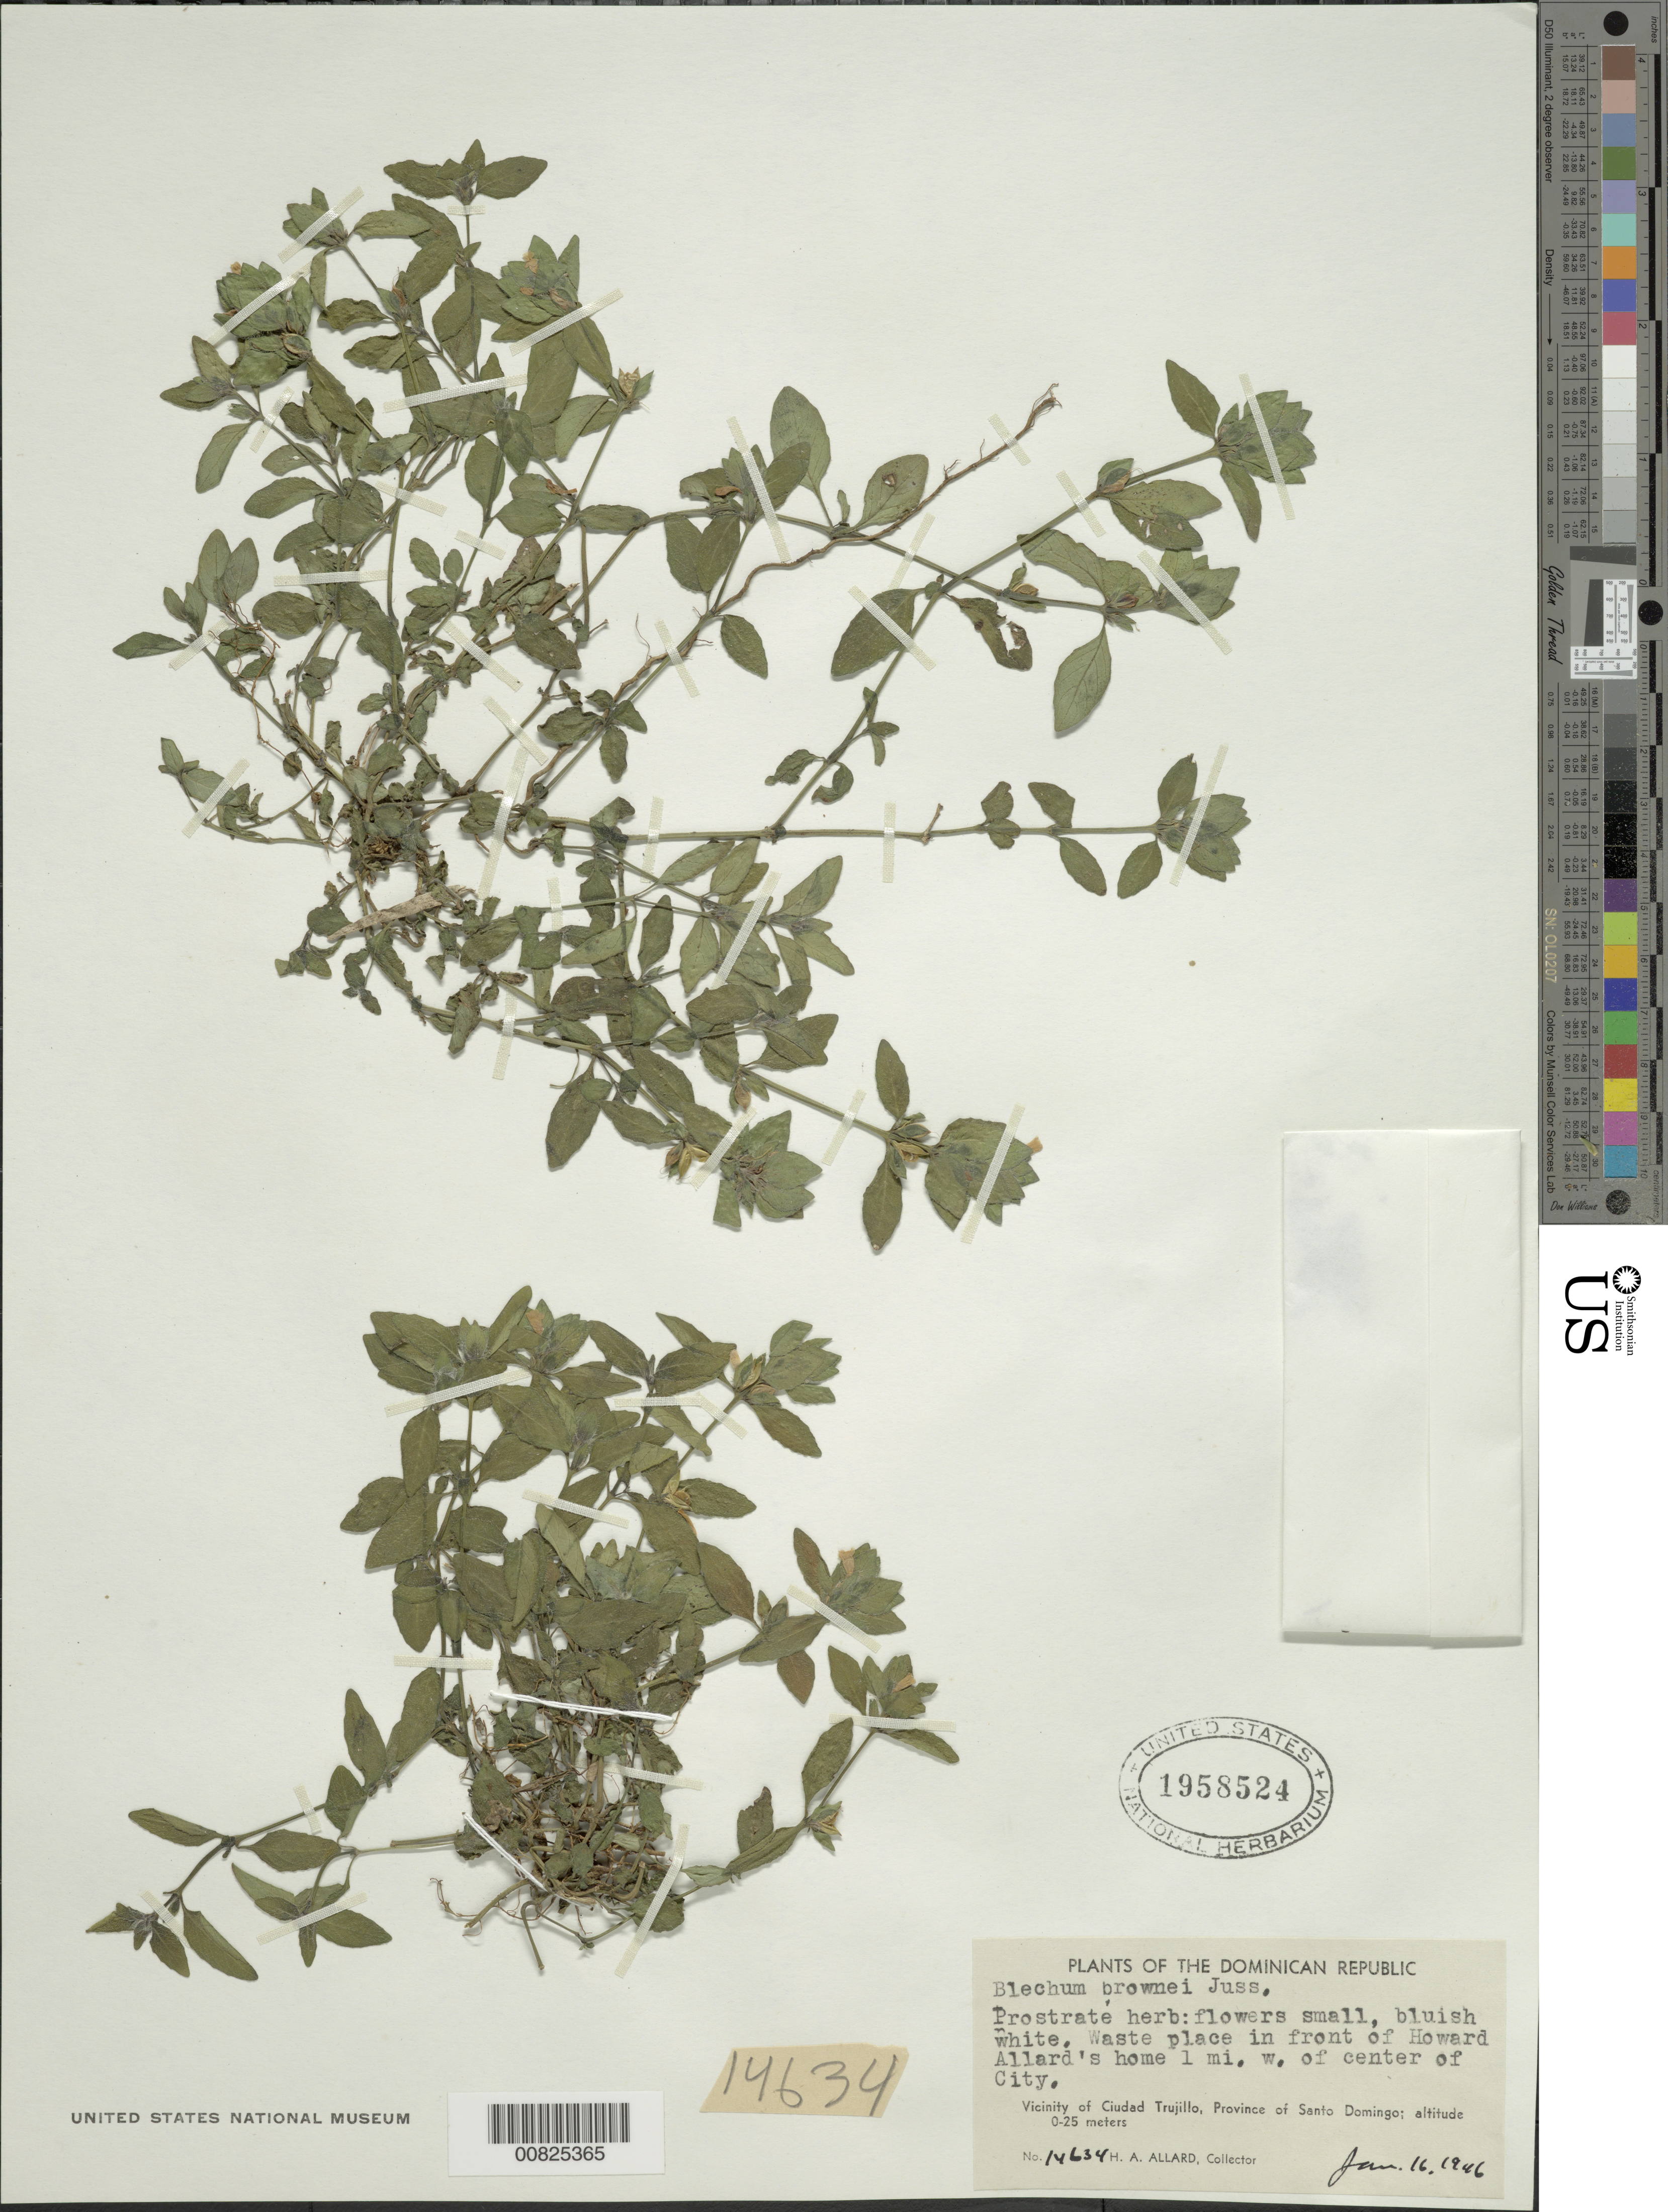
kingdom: Plantae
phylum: Tracheophyta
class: Magnoliopsida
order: Lamiales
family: Acanthaceae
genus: Blechum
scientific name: Blechum pyramidatum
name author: (Lam.) Urb.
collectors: H. A. Allard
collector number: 14634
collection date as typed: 16 Jan 1946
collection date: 1946-01-16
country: Dominican Republic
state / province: Distrito Nacional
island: Hispaniola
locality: Vicinity of Santo Domingo, in front of Howard Allard's home, 1 mile W of center of city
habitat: Waste places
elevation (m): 0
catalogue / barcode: US 1958524